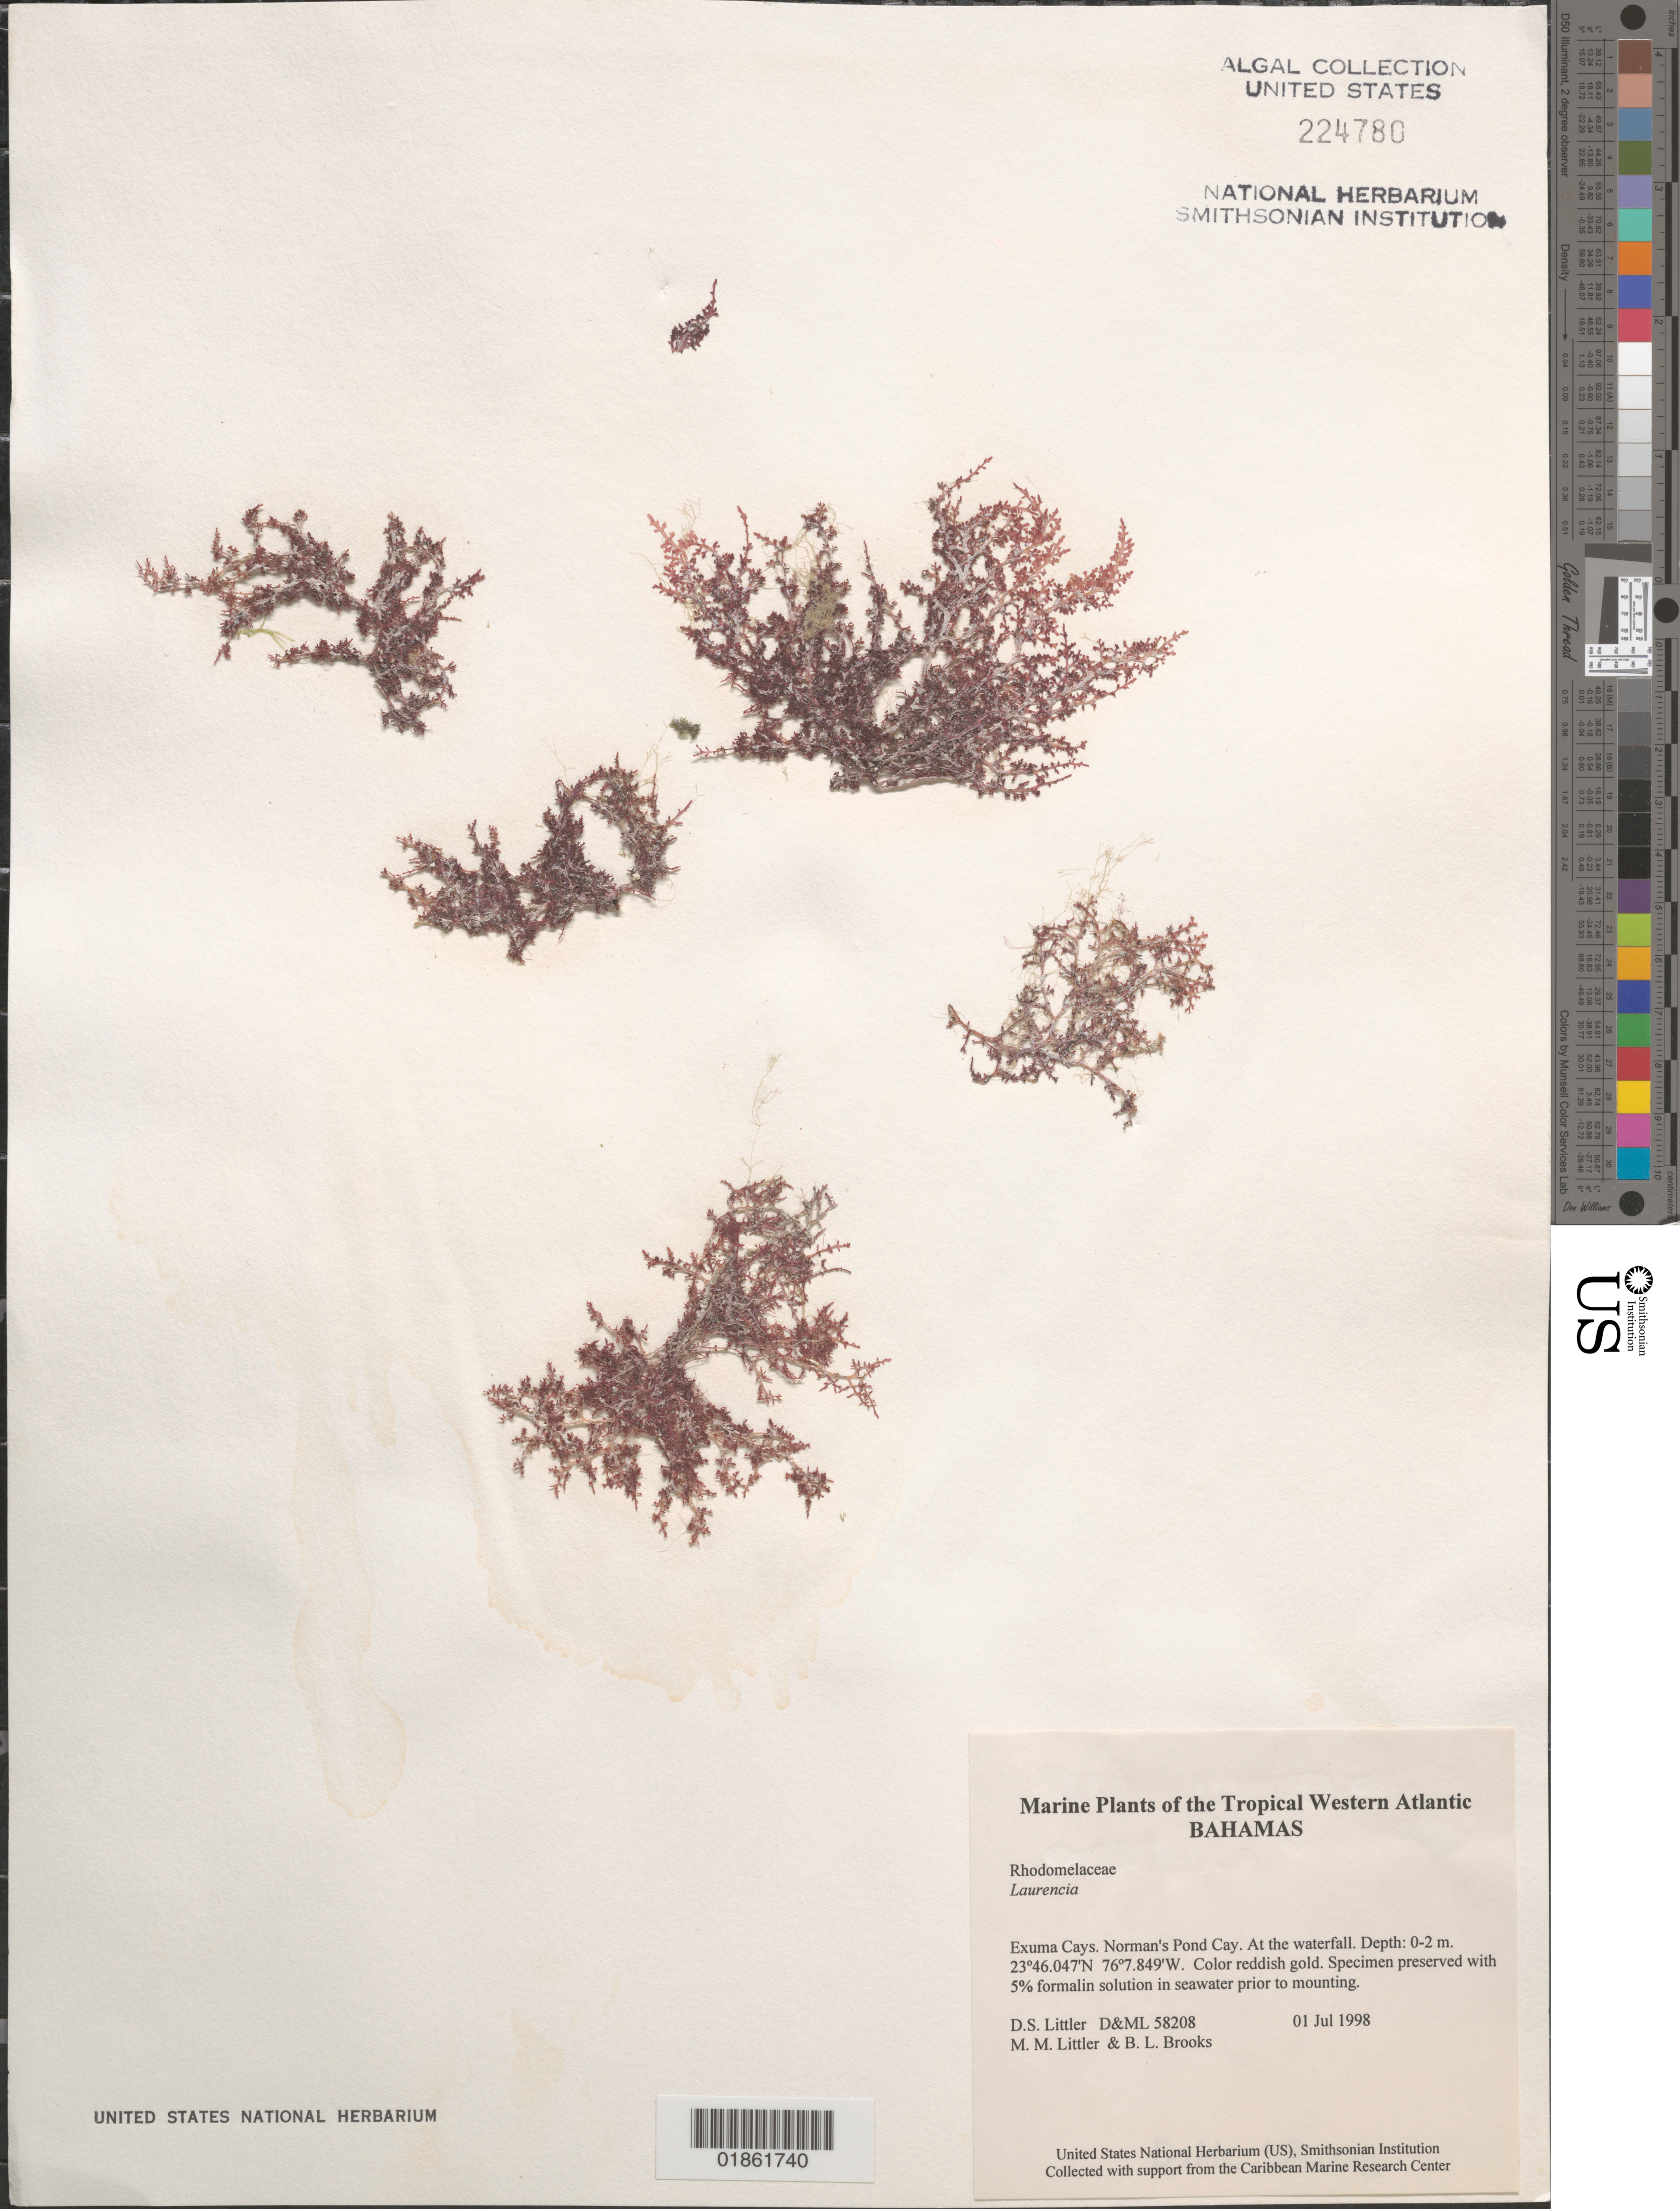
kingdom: Plantae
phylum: Rhodophyta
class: Florideophyceae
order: Ceramiales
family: Rhodomelaceae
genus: Laurencia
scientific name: Laurencia sp.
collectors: D. S. Littler & M. M. Littler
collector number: D&ML 58208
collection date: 1998-07-01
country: Bahamas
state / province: Exuma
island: Lee Stocking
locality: Lee Stocking Island. Norman's Pond Cay. Waterfall.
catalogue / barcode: US 224780